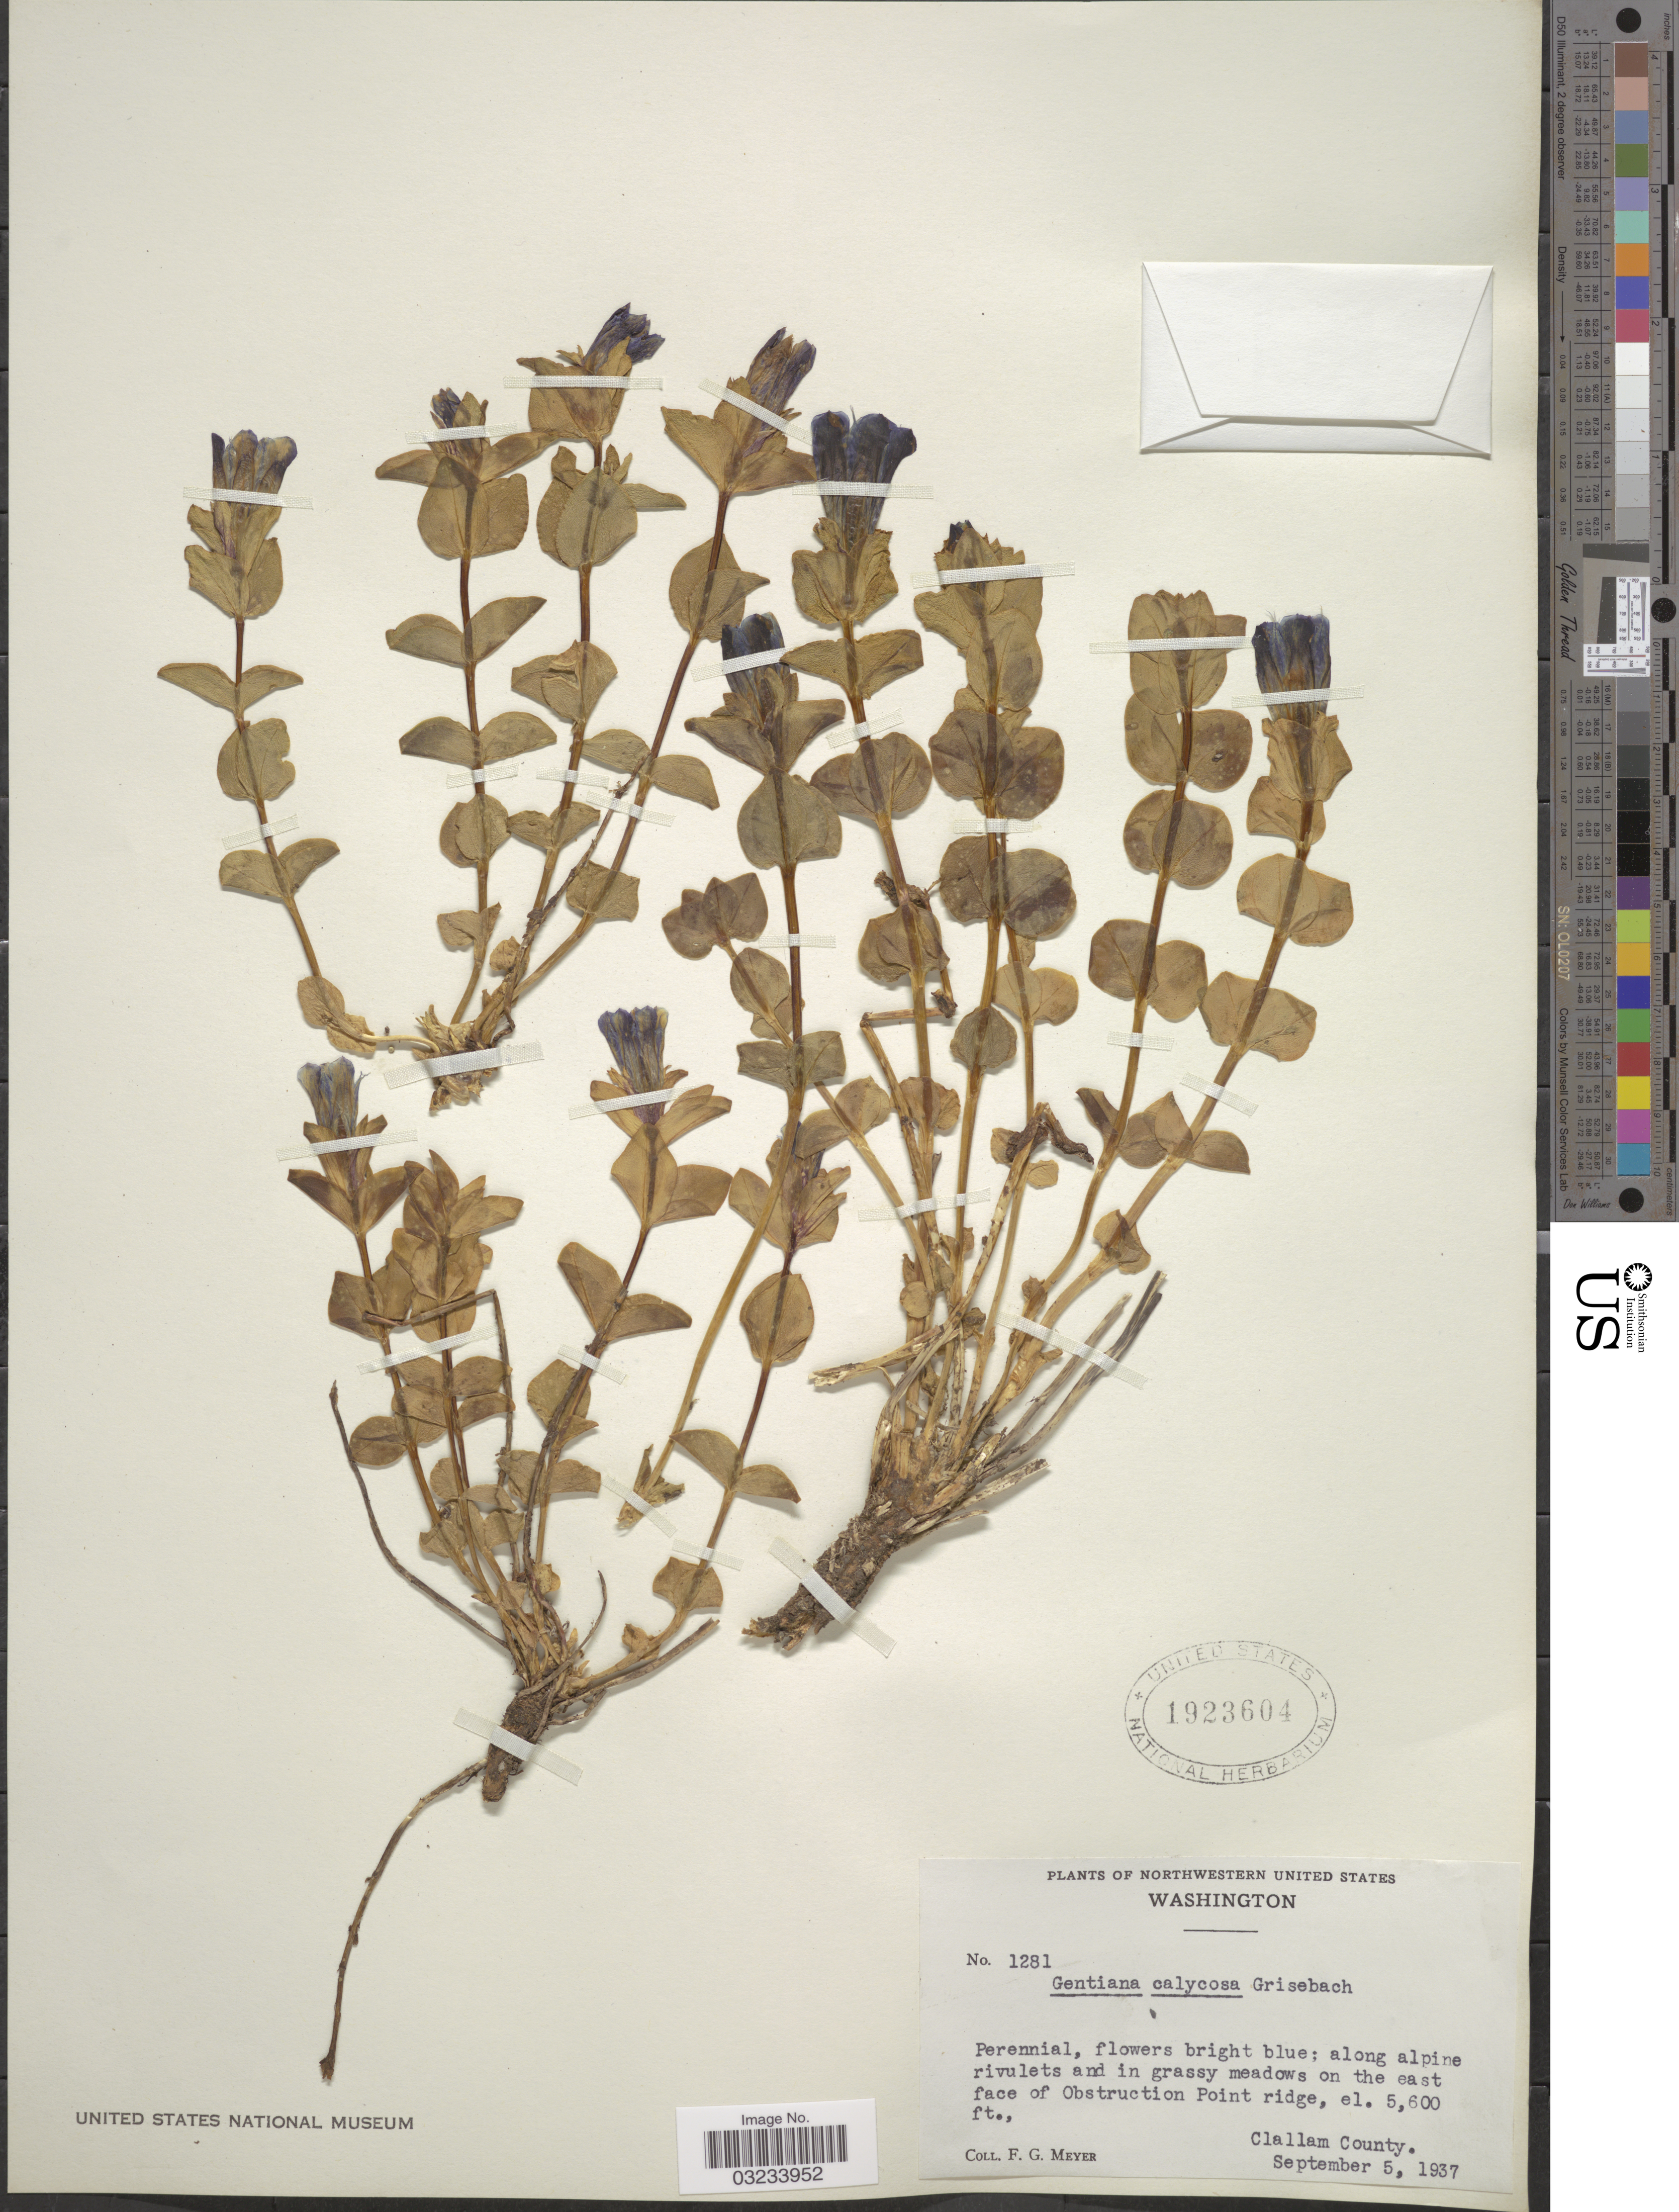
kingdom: Plantae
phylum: Tracheophyta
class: Magnoliopsida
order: Gentianales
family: Gentianaceae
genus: Gentiana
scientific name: Gentiana calycosa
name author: Griseb.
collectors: F. G. Meyer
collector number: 1281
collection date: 1937-09-05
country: United States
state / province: Washington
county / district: Clallam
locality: Northwestern United States, along pine rivulets and in grassy meadows on the east face of Obstruction Point ridge, Clallam County.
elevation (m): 1707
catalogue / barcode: US 1923604